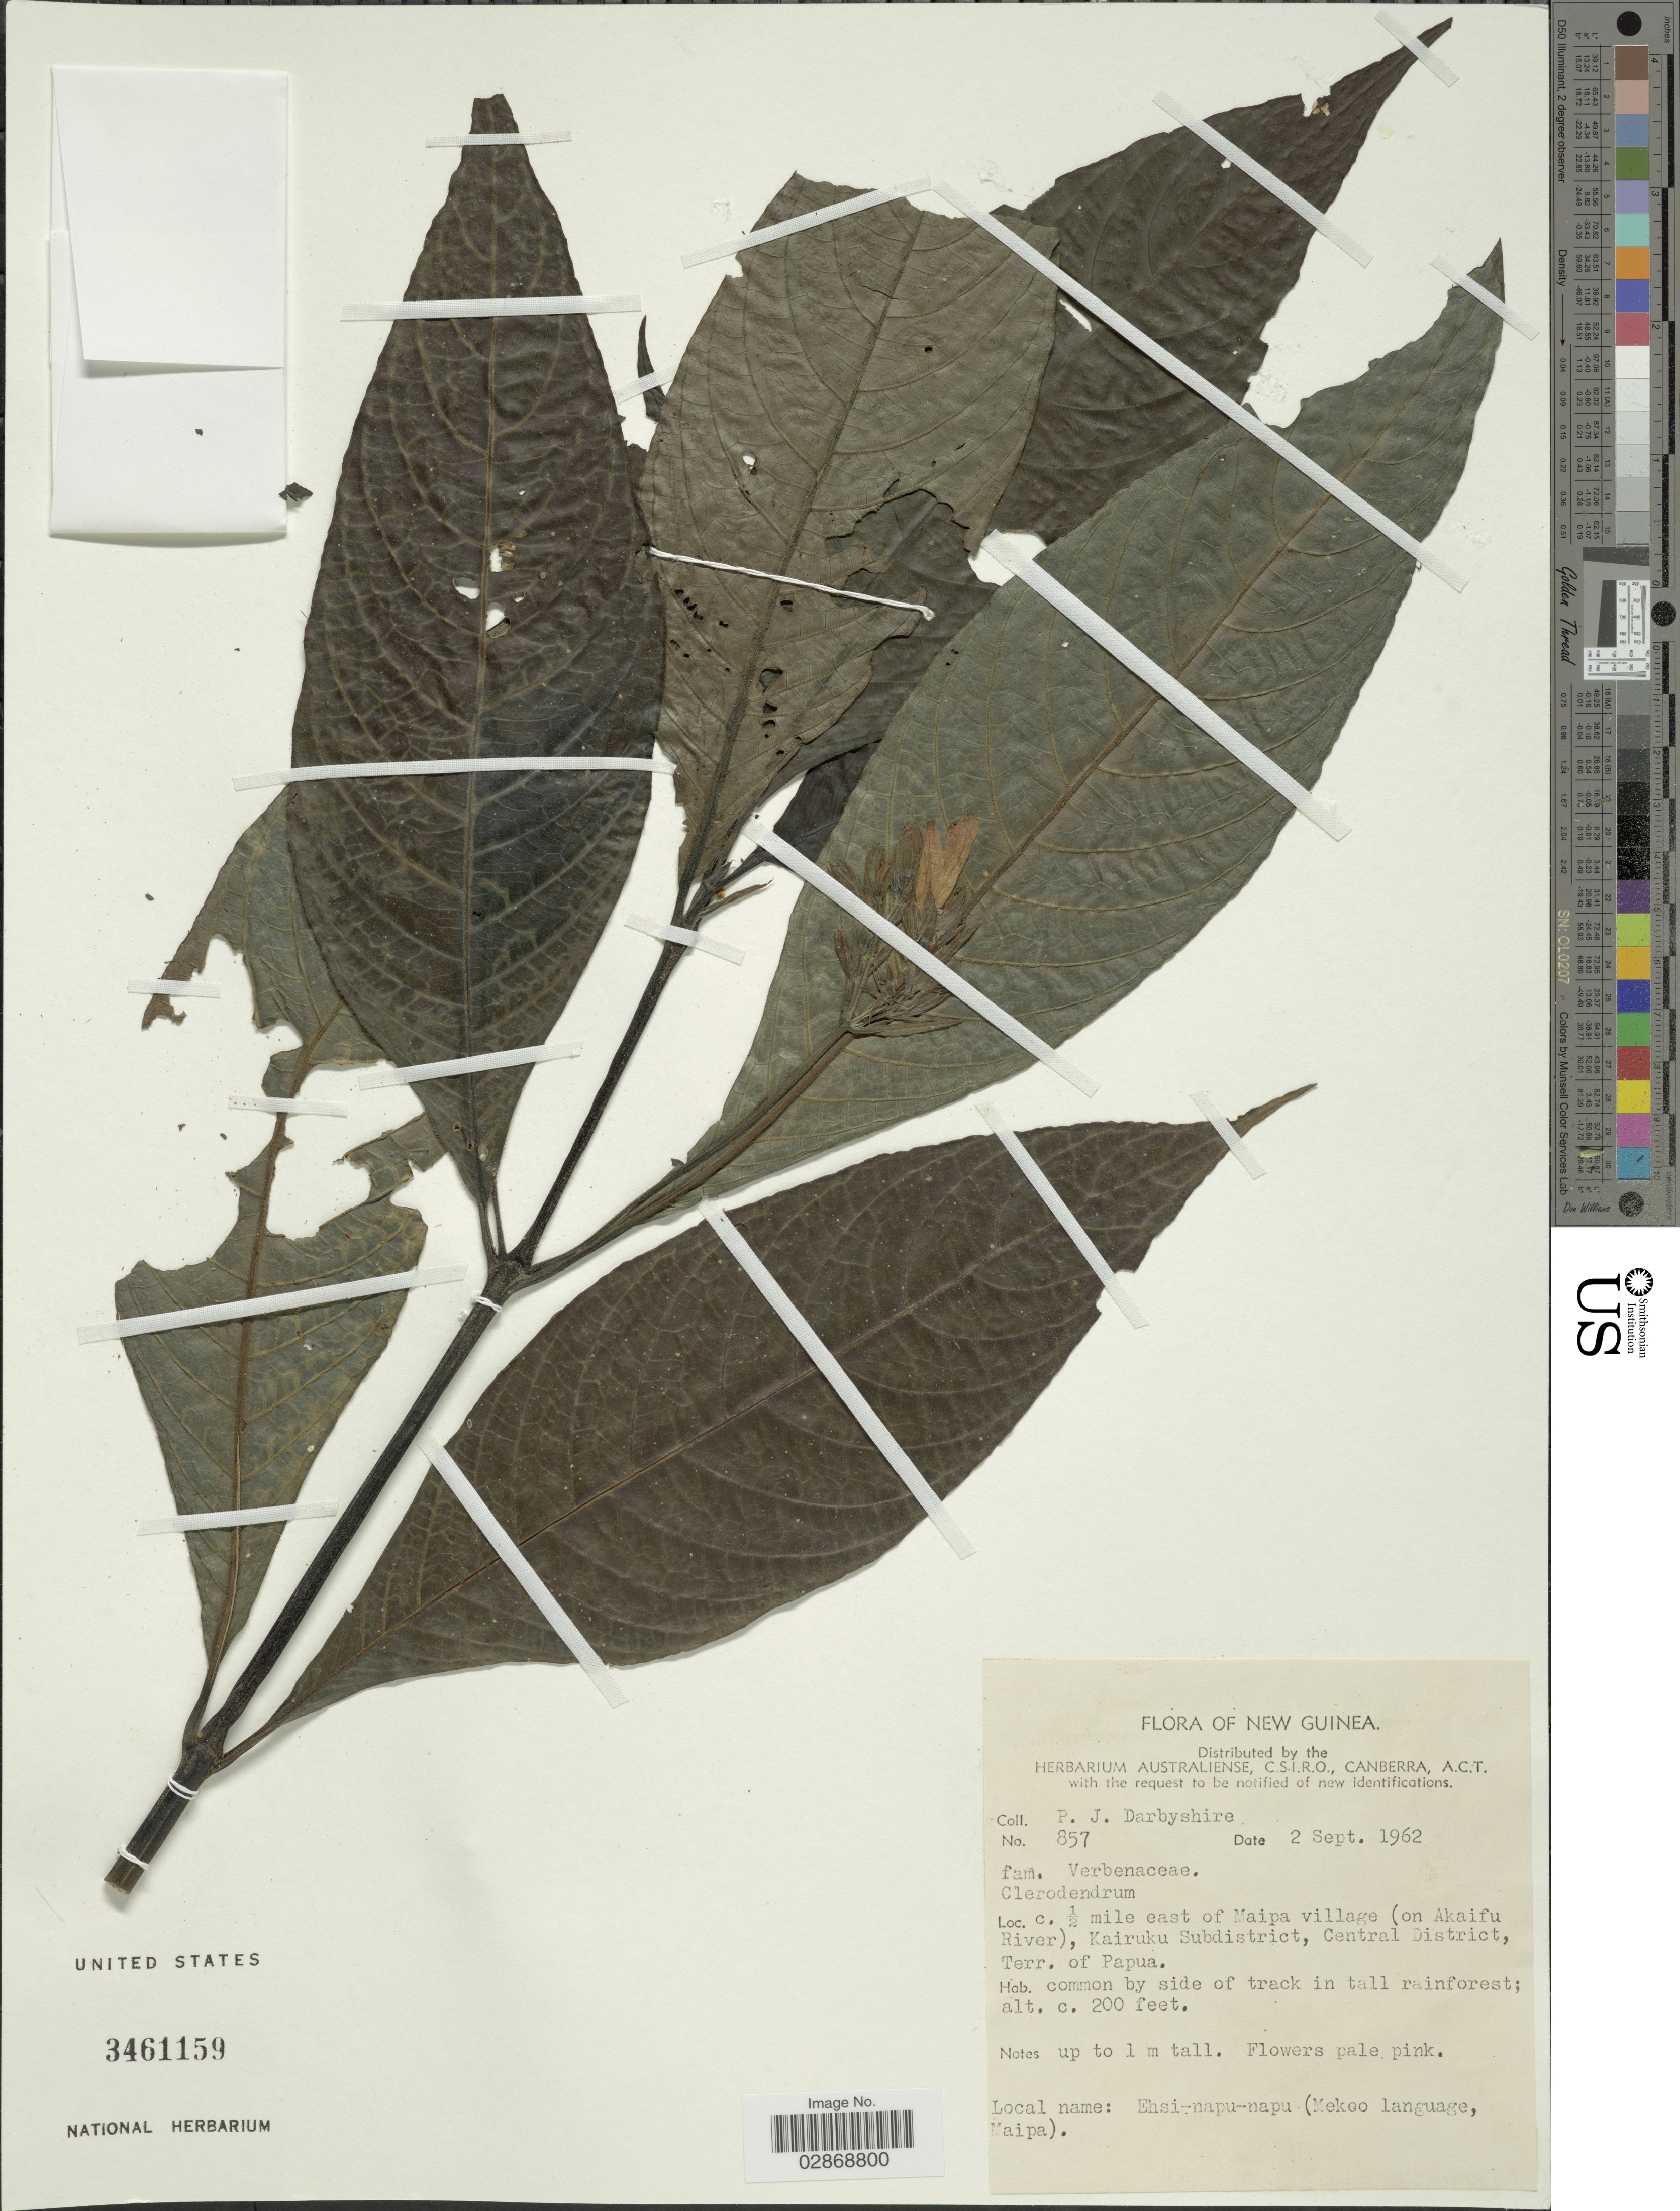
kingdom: Plantae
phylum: Tracheophyta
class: Magnoliopsida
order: Lamiales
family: Acanthaceae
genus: Graptophyllum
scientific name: Graptophyllum sp.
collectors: P. Darbyshire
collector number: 857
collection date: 1962-09-02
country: Papua New Guinea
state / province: Central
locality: New Guinea. c. ½ mile east of Maipa village (on Akaifu River), Kairuku Subdistrict, Central District, Terr. of Papua.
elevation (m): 61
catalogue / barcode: US 3461159